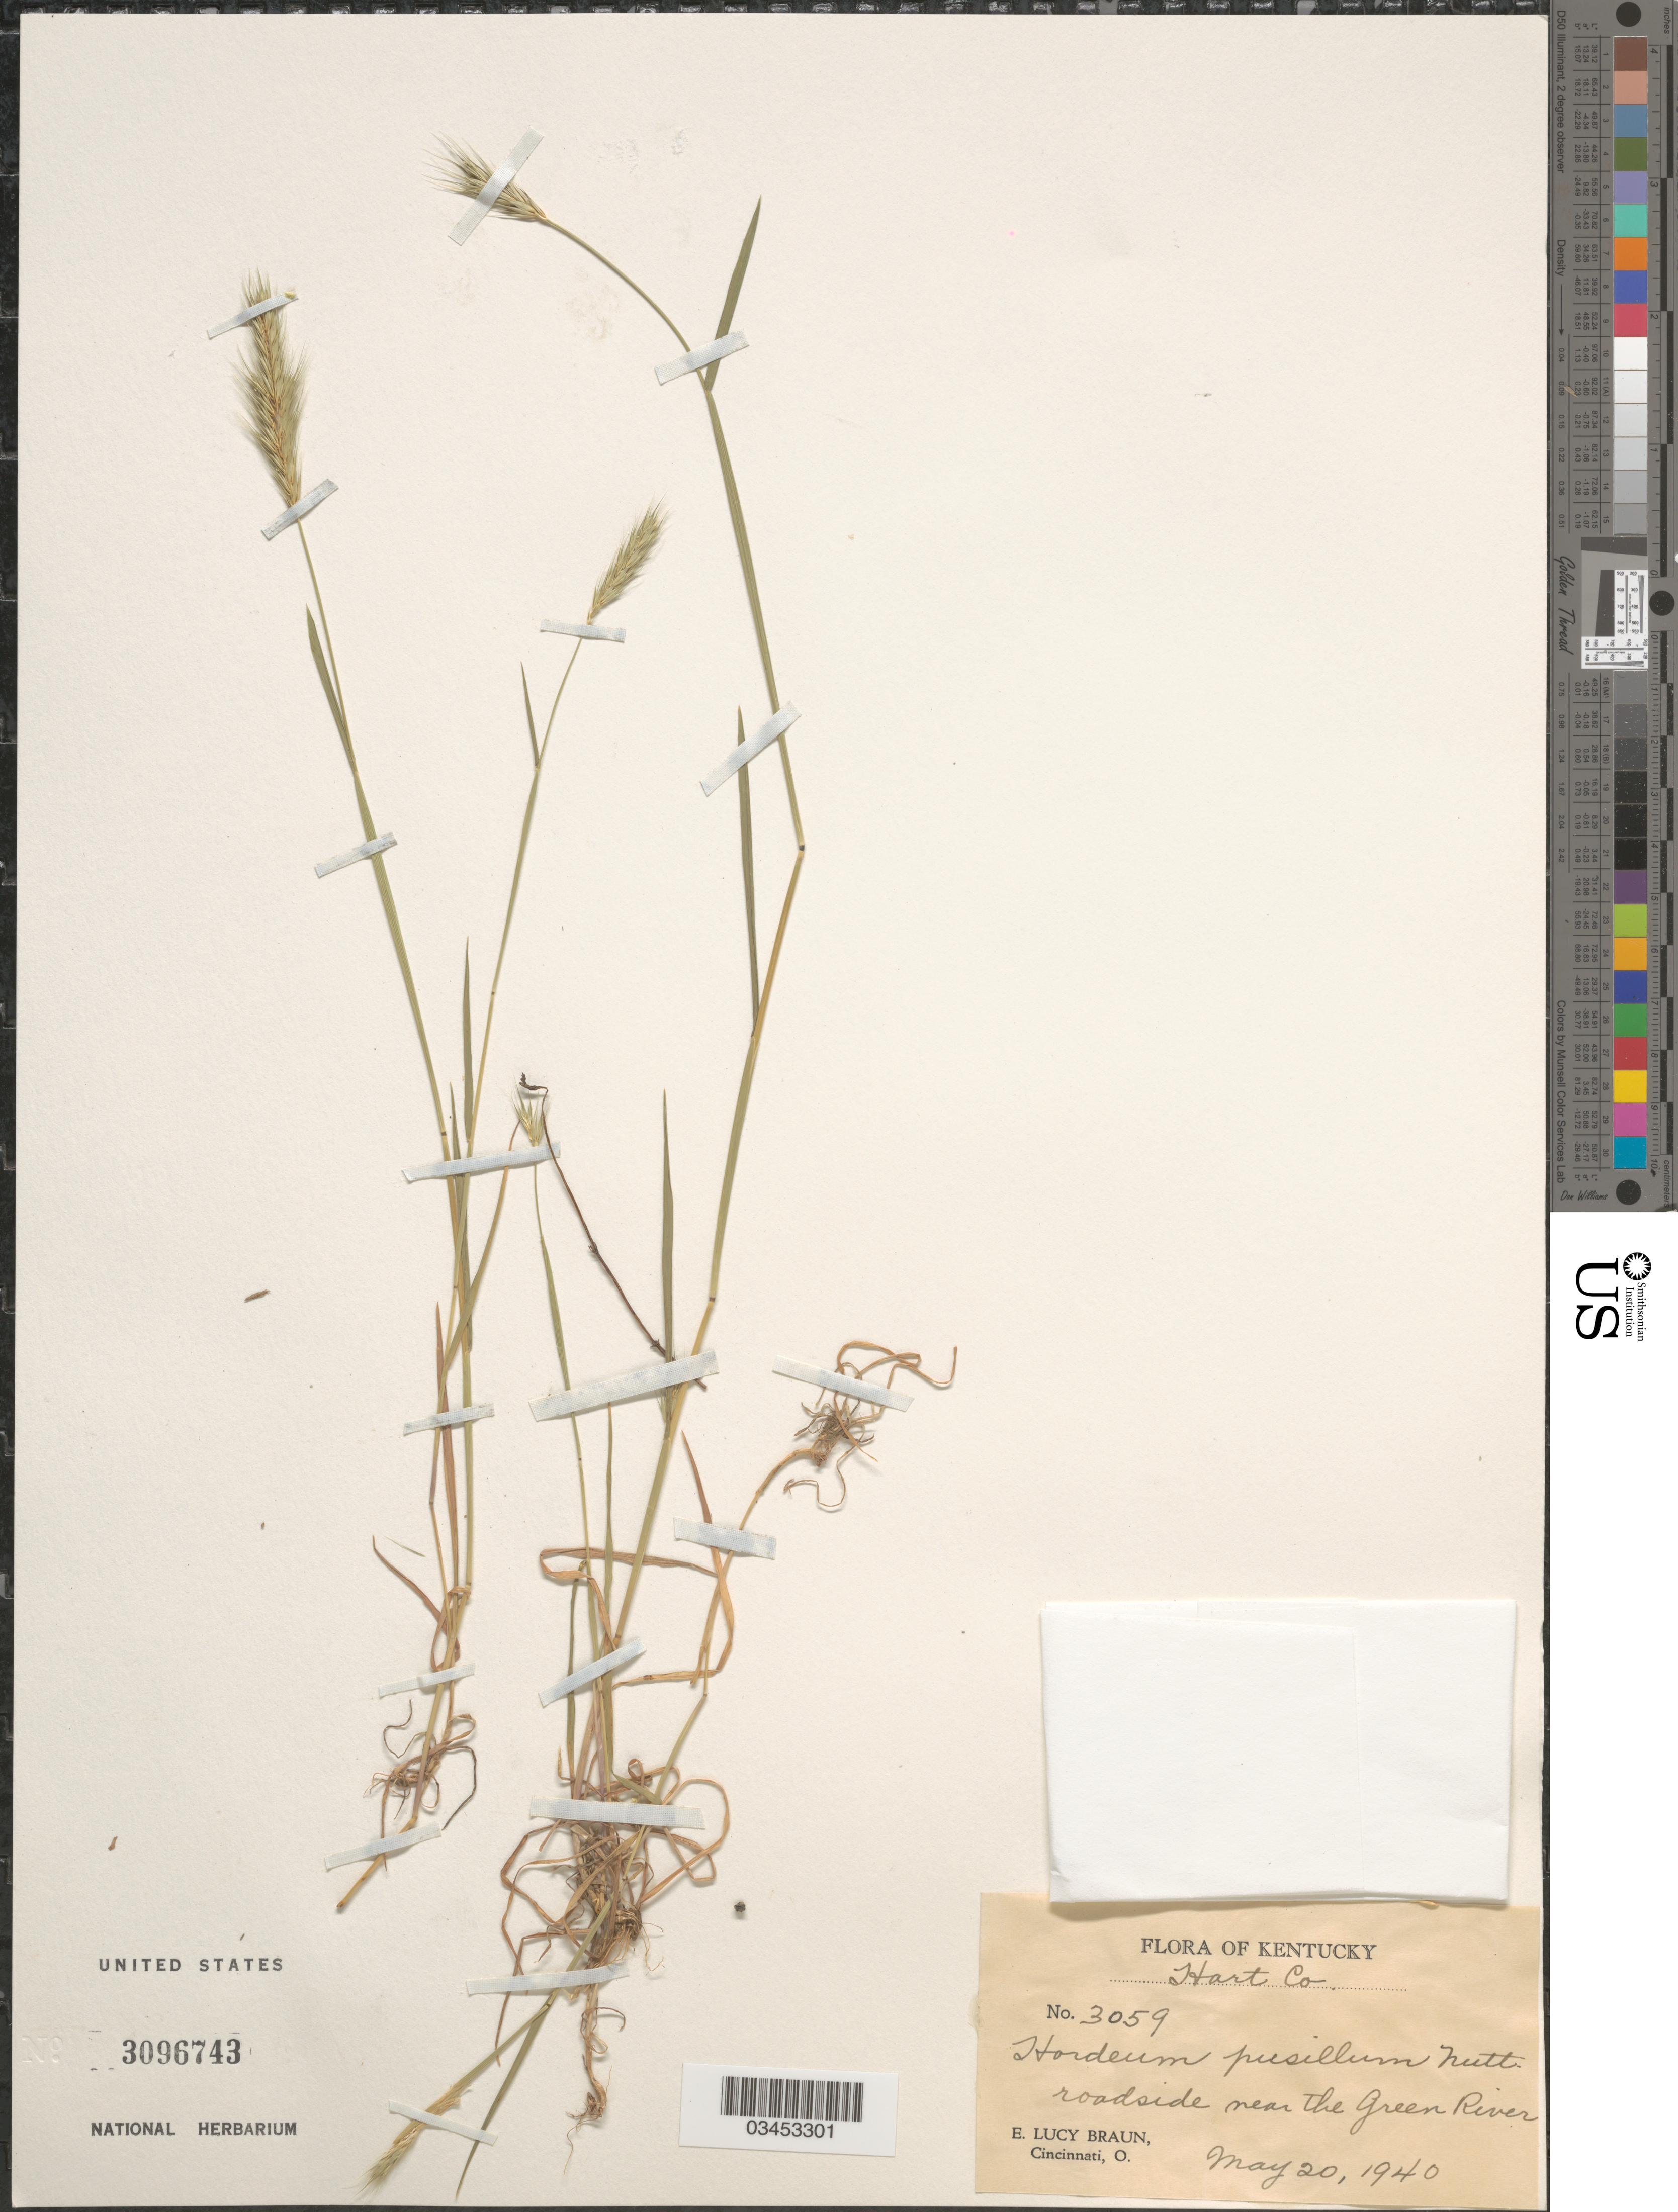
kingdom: Plantae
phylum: Tracheophyta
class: Liliopsida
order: Poales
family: Poaceae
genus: Hordeum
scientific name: Hordeum pusillum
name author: Nutt.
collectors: E. L. Braun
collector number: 3059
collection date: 1940-05-20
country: United States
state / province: Kentucky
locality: Hart Co. Roadside near The Green River.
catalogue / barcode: US 3096743